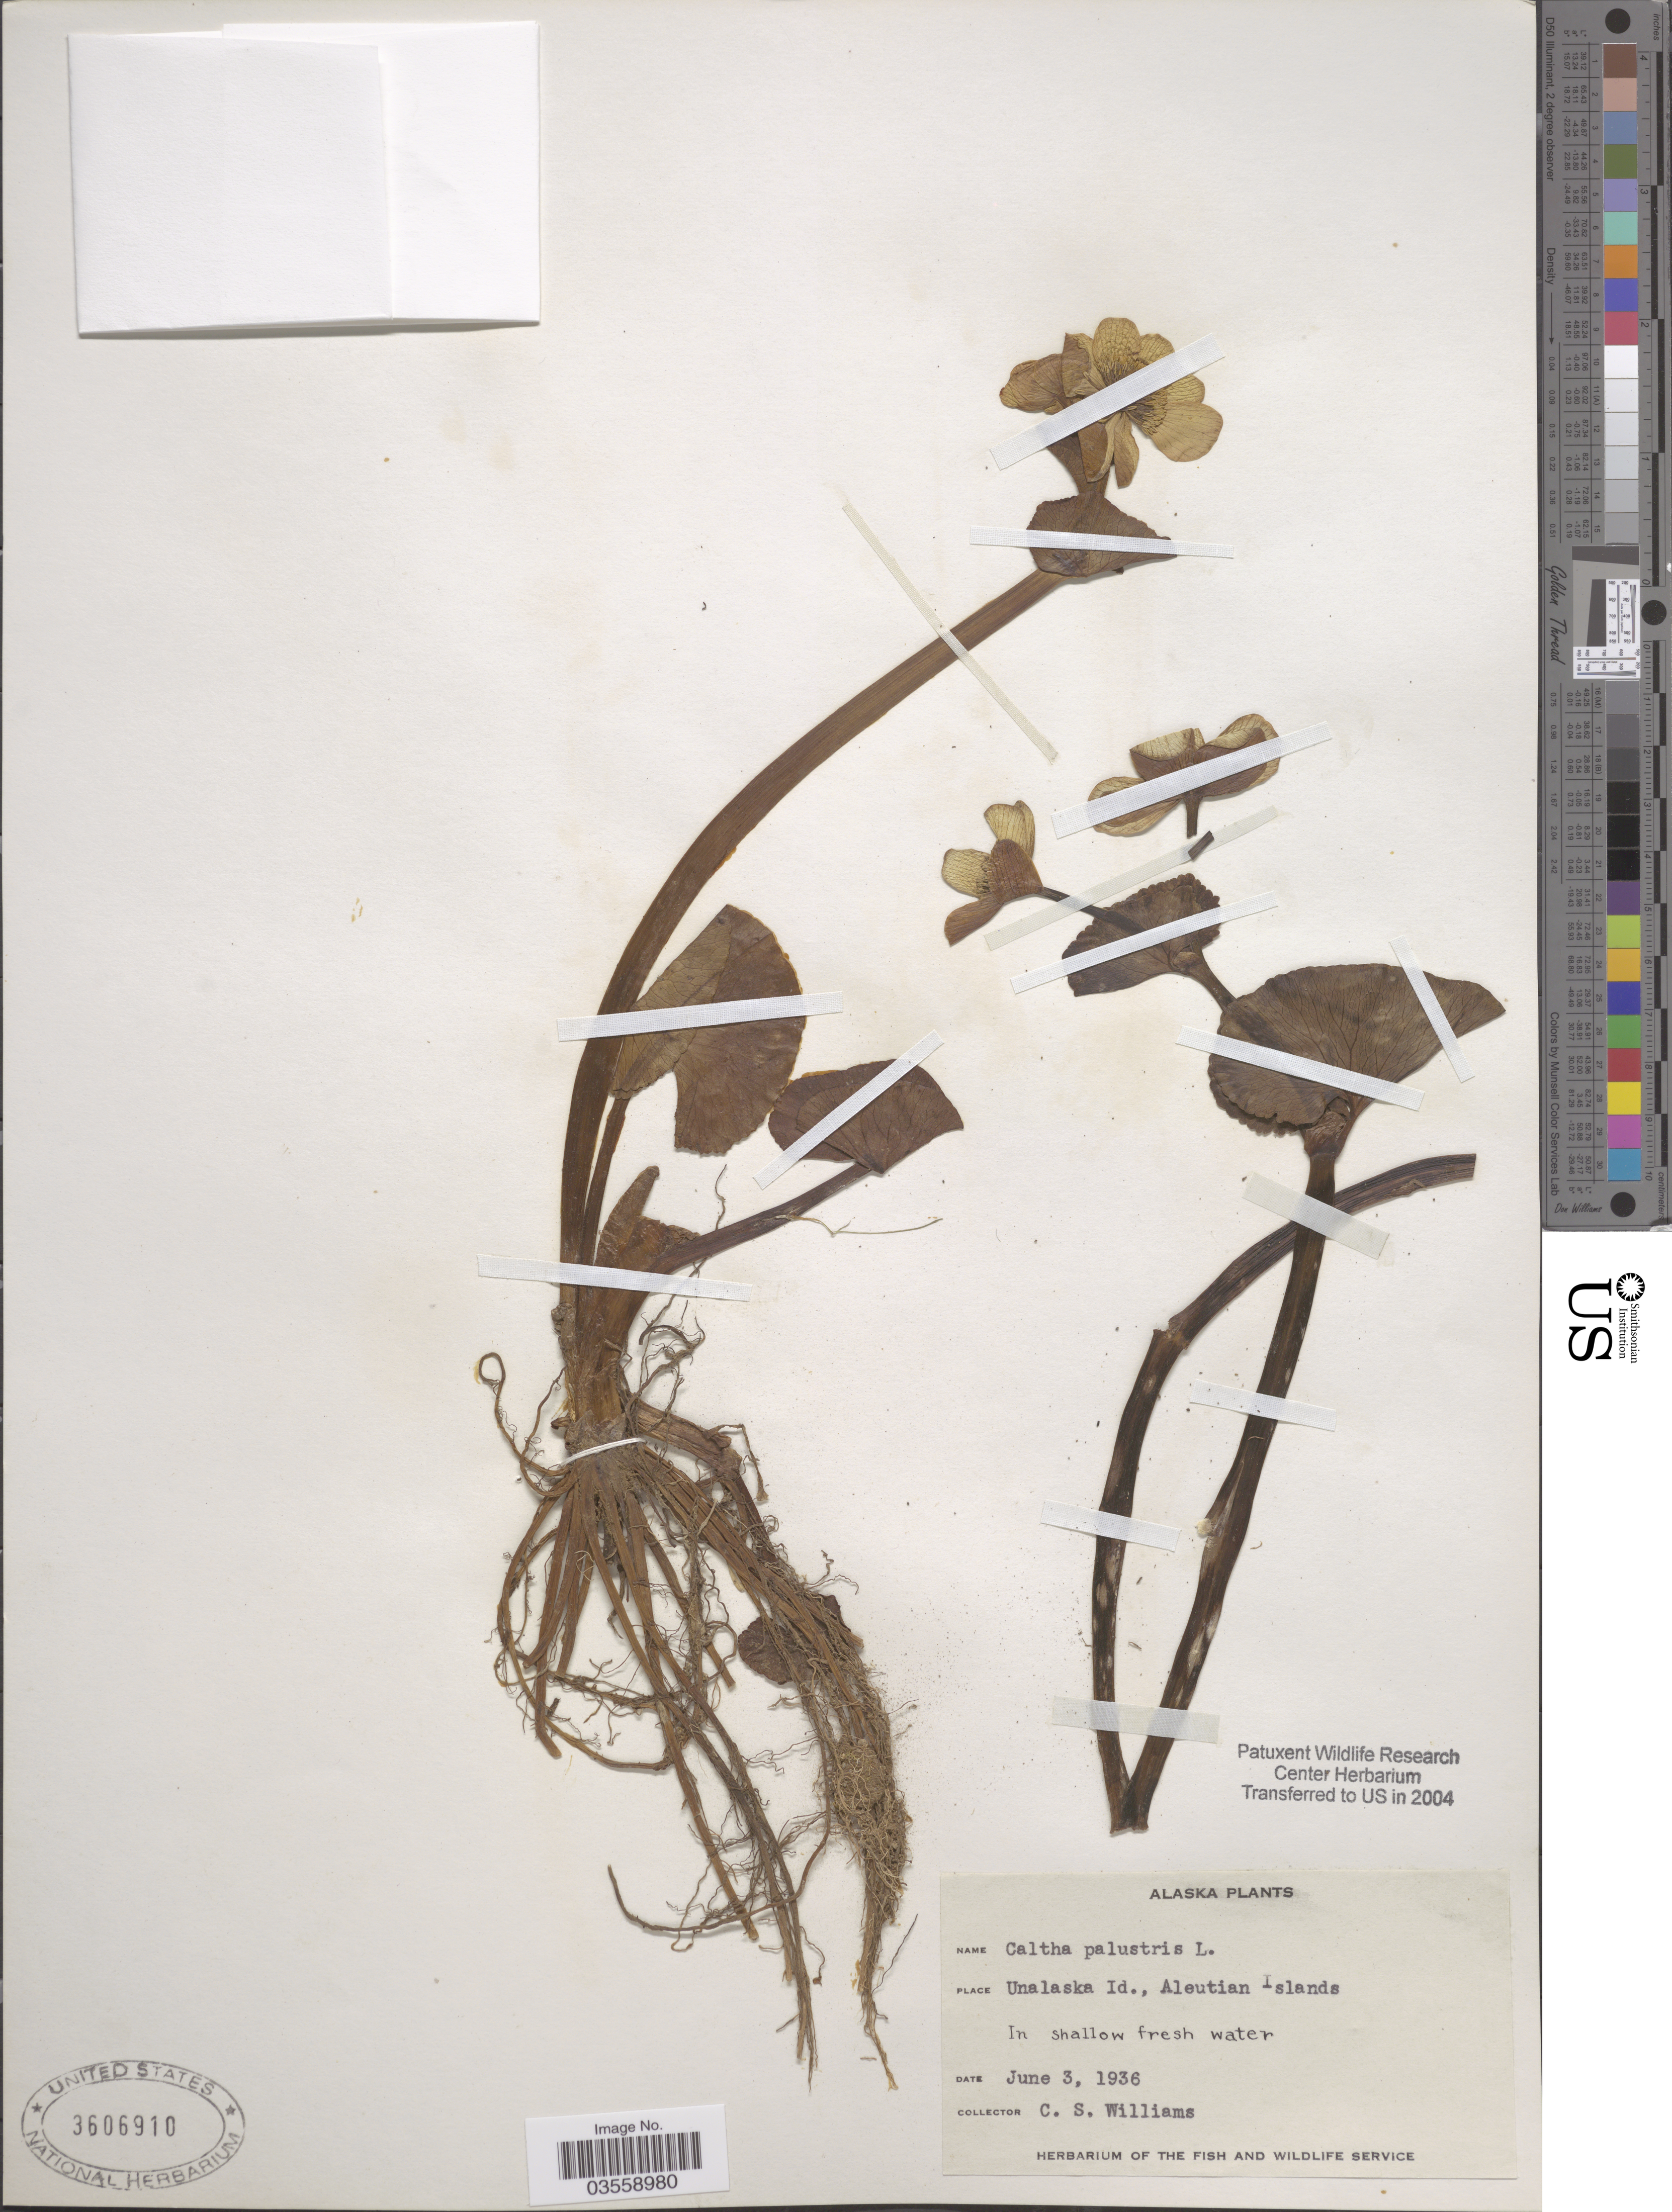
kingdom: Plantae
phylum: Tracheophyta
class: Magnoliopsida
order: Ranunculales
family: Ranunculaceae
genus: Caltha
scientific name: Caltha palustris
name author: L.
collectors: C. Williams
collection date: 1936-06-03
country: United States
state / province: Alaska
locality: Unalaska Id., Aleutian Islands.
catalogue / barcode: US 3606910